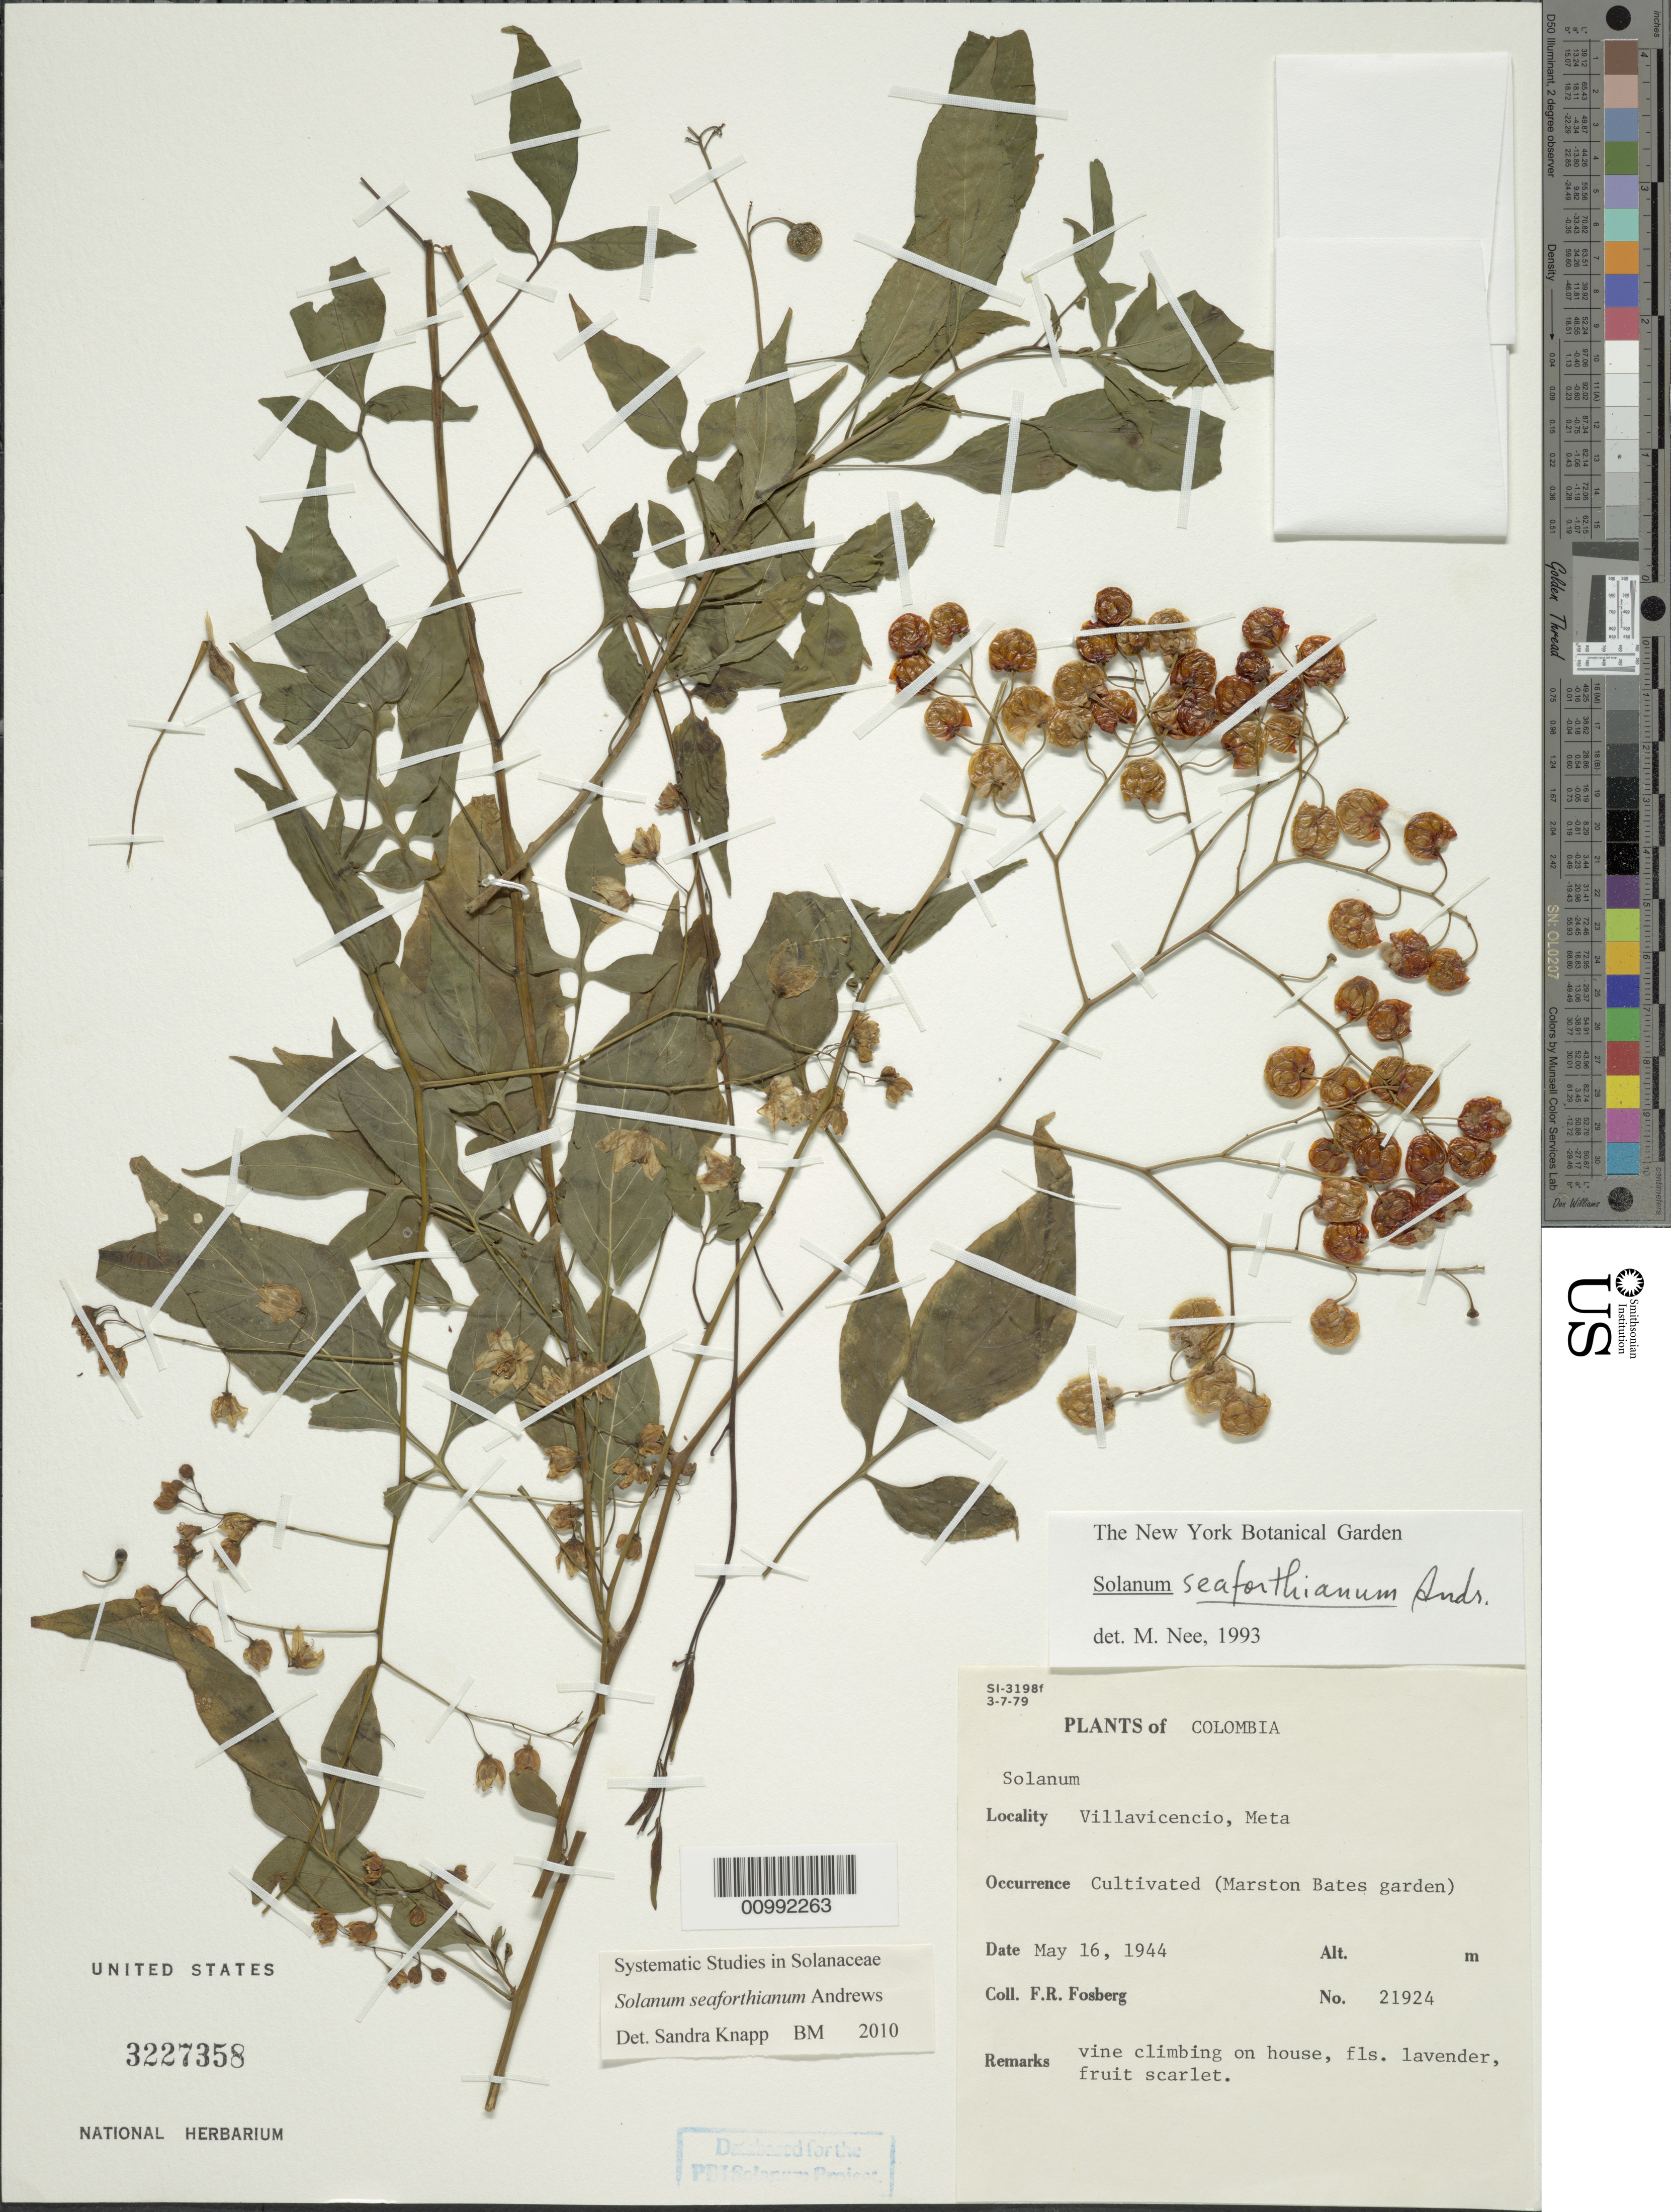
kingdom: Plantae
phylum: Tracheophyta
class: Magnoliopsida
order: Solanales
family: Solanaceae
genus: Solanum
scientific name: Solanum seaforthianum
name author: Andrews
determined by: Knapp, S. D.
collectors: F. R. Fosberg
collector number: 21924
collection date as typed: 16 May 1944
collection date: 1944-05-16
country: Colombia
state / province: Meta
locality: Martson Bates garden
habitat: cultivated in garden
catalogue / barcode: US 3227358